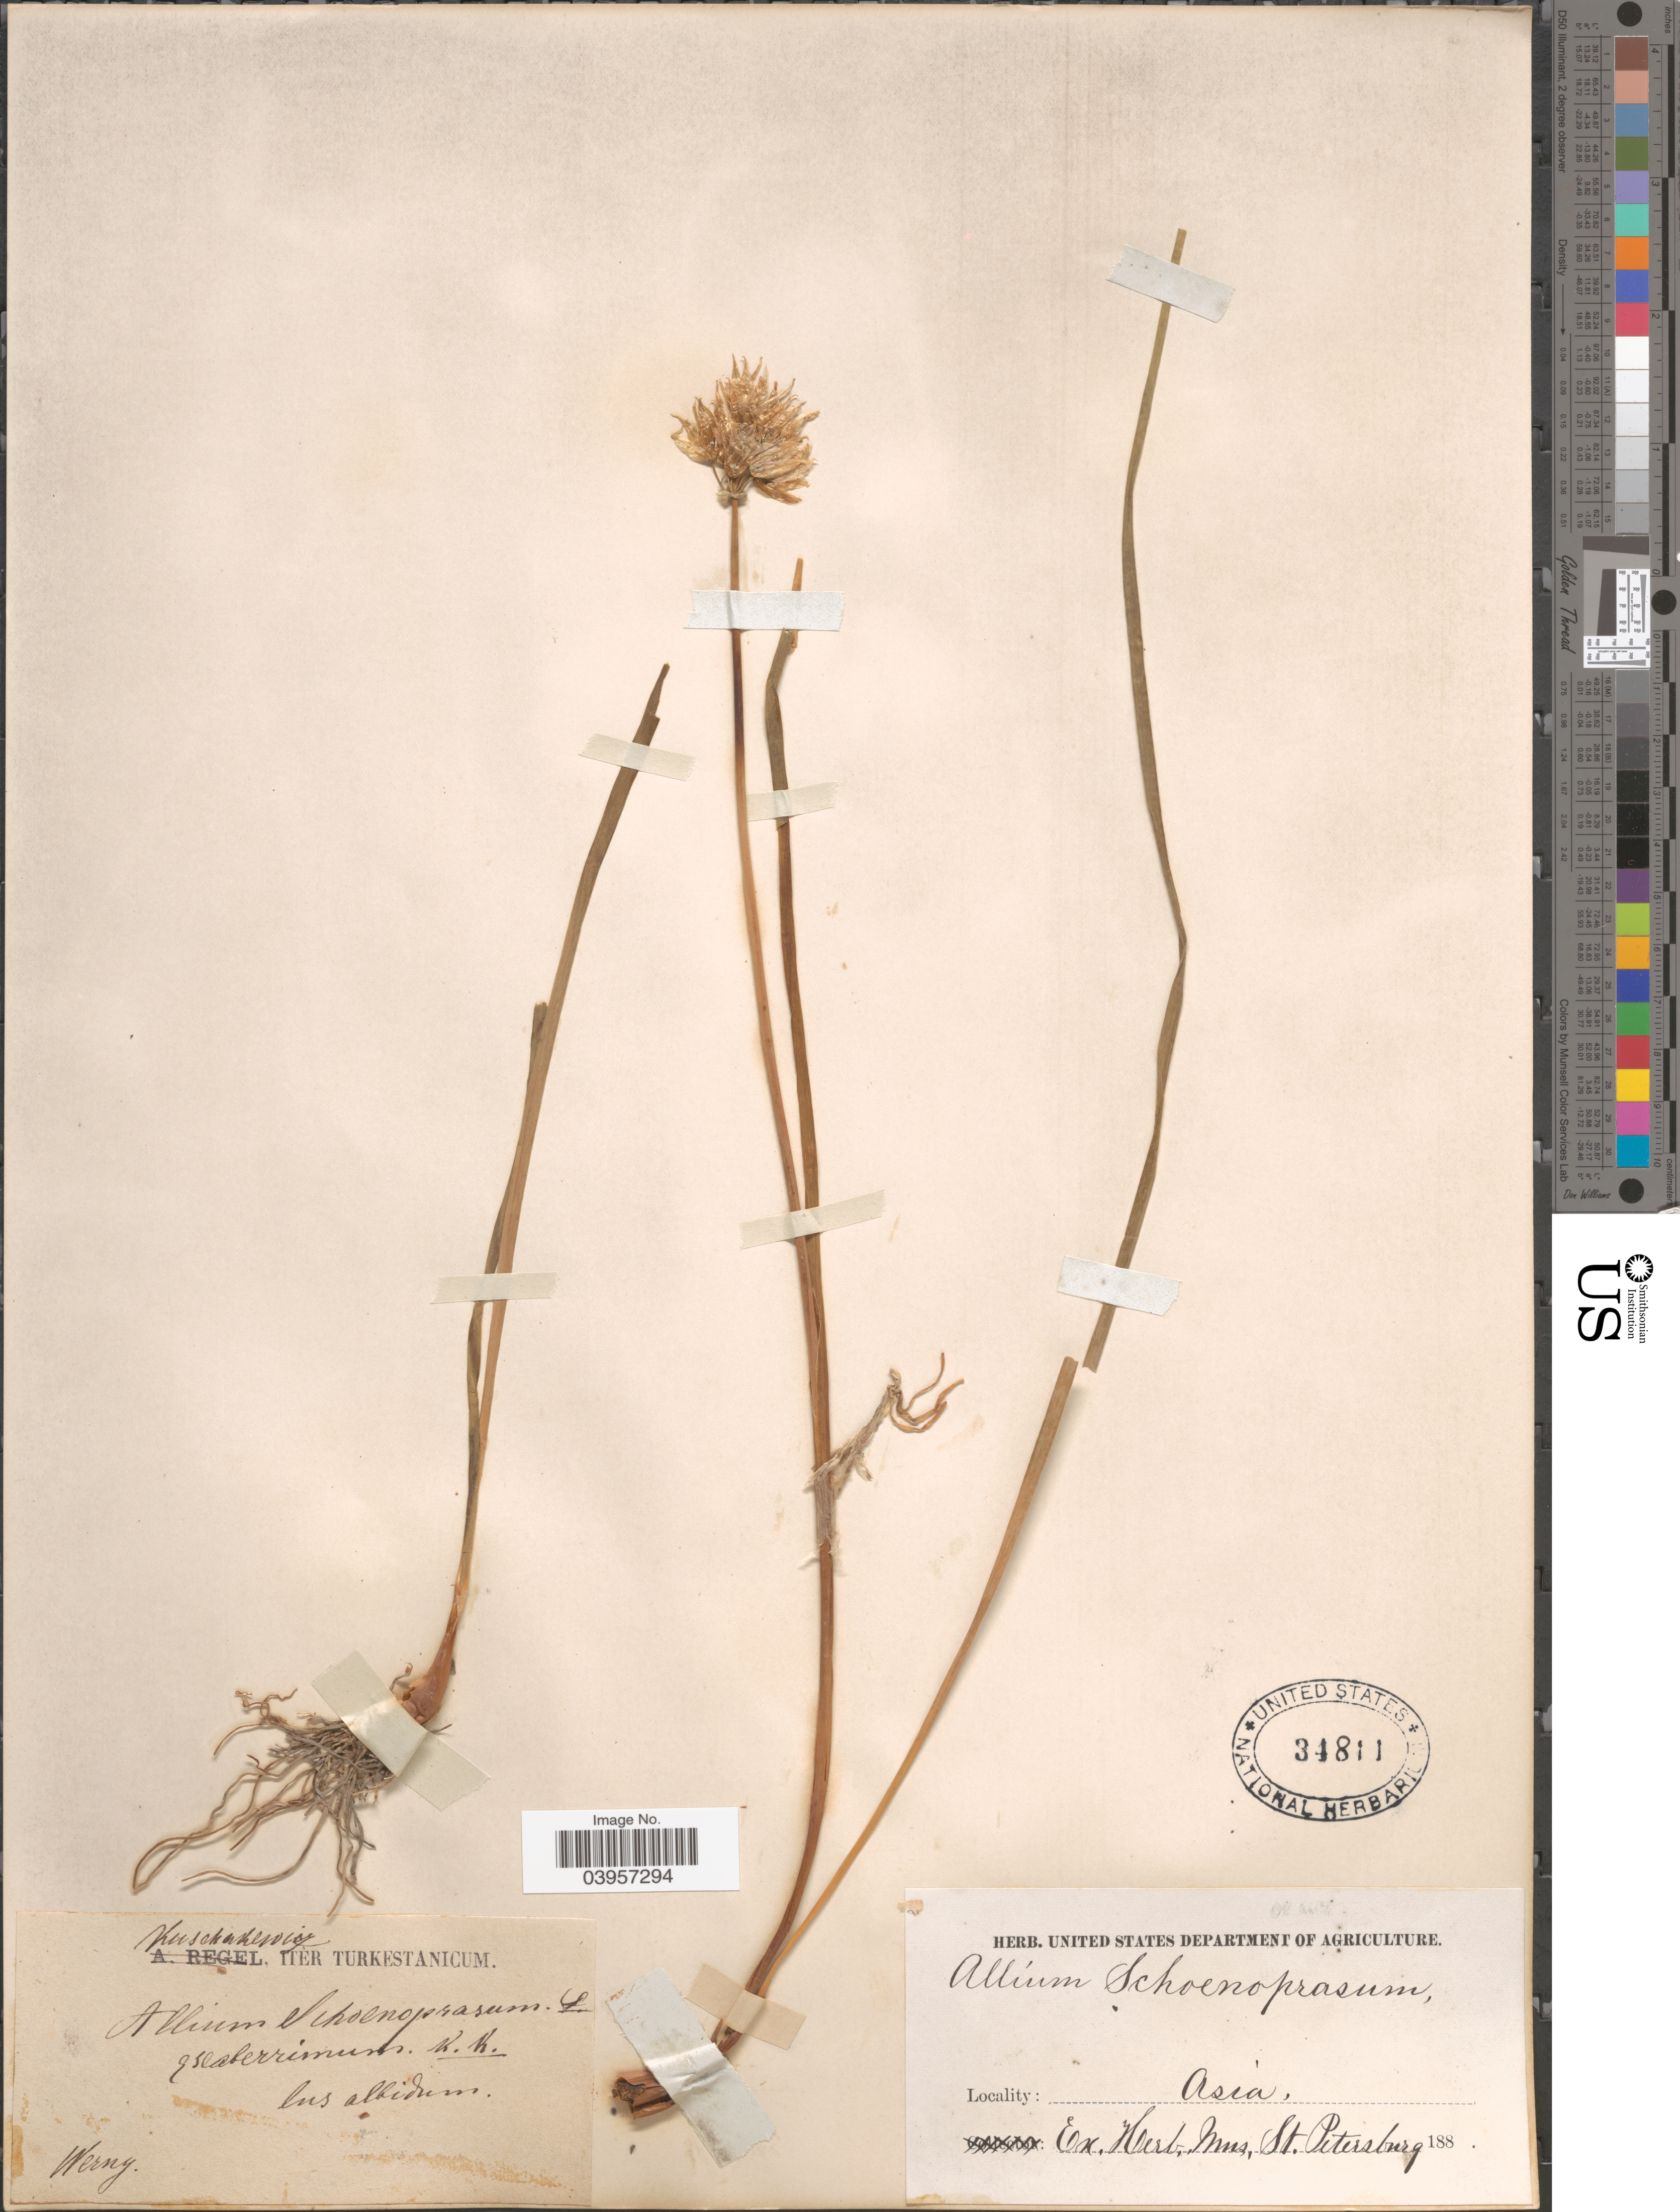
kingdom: Plantae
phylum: Tracheophyta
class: Liliopsida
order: Asparagales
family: Amaryllidaceae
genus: Allium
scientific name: Allium schoenoprasum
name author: L.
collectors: -. Kuschakewicz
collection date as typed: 188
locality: Asia. Werny. Iter Turkestanicum.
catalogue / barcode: US 34811